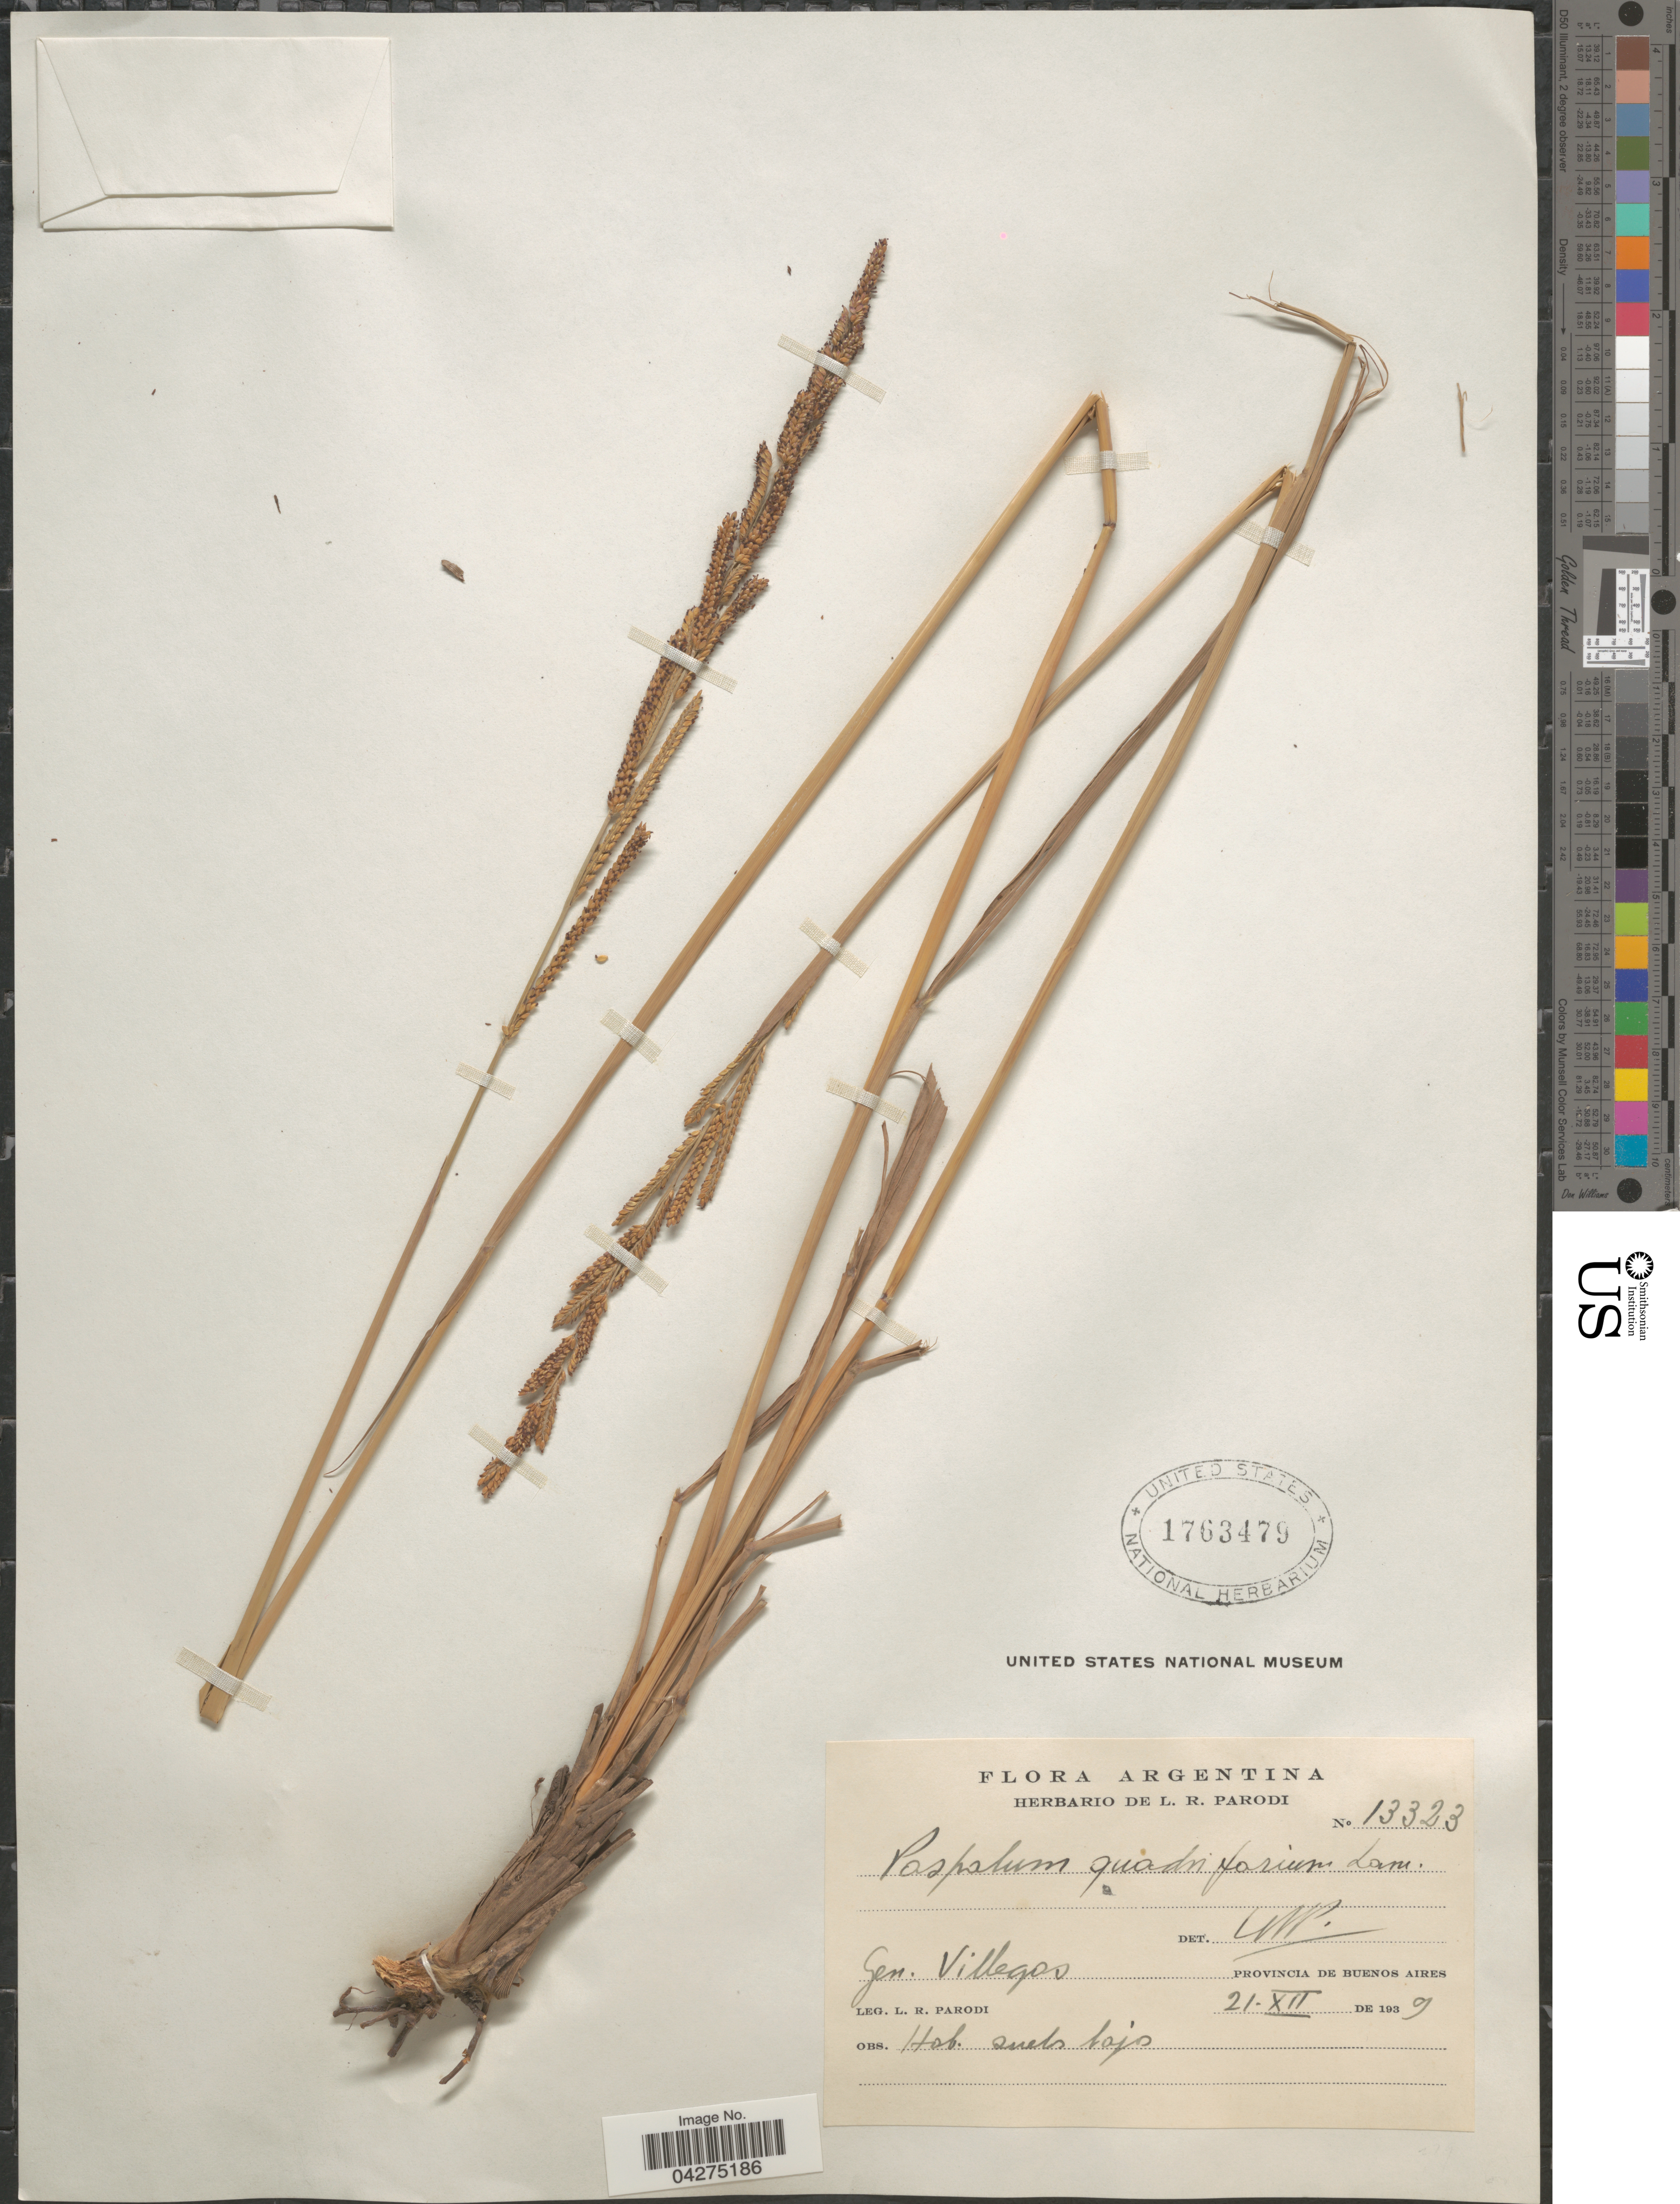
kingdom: Plantae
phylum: Tracheophyta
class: Liliopsida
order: Poales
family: Poaceae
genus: Paspalum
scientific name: Paspalum quadrifarium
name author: Lam.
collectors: L. R. Parodi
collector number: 13323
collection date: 1939-12-21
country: Argentina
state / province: Buenos Aires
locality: Gen. Villegas.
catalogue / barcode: US 1763479